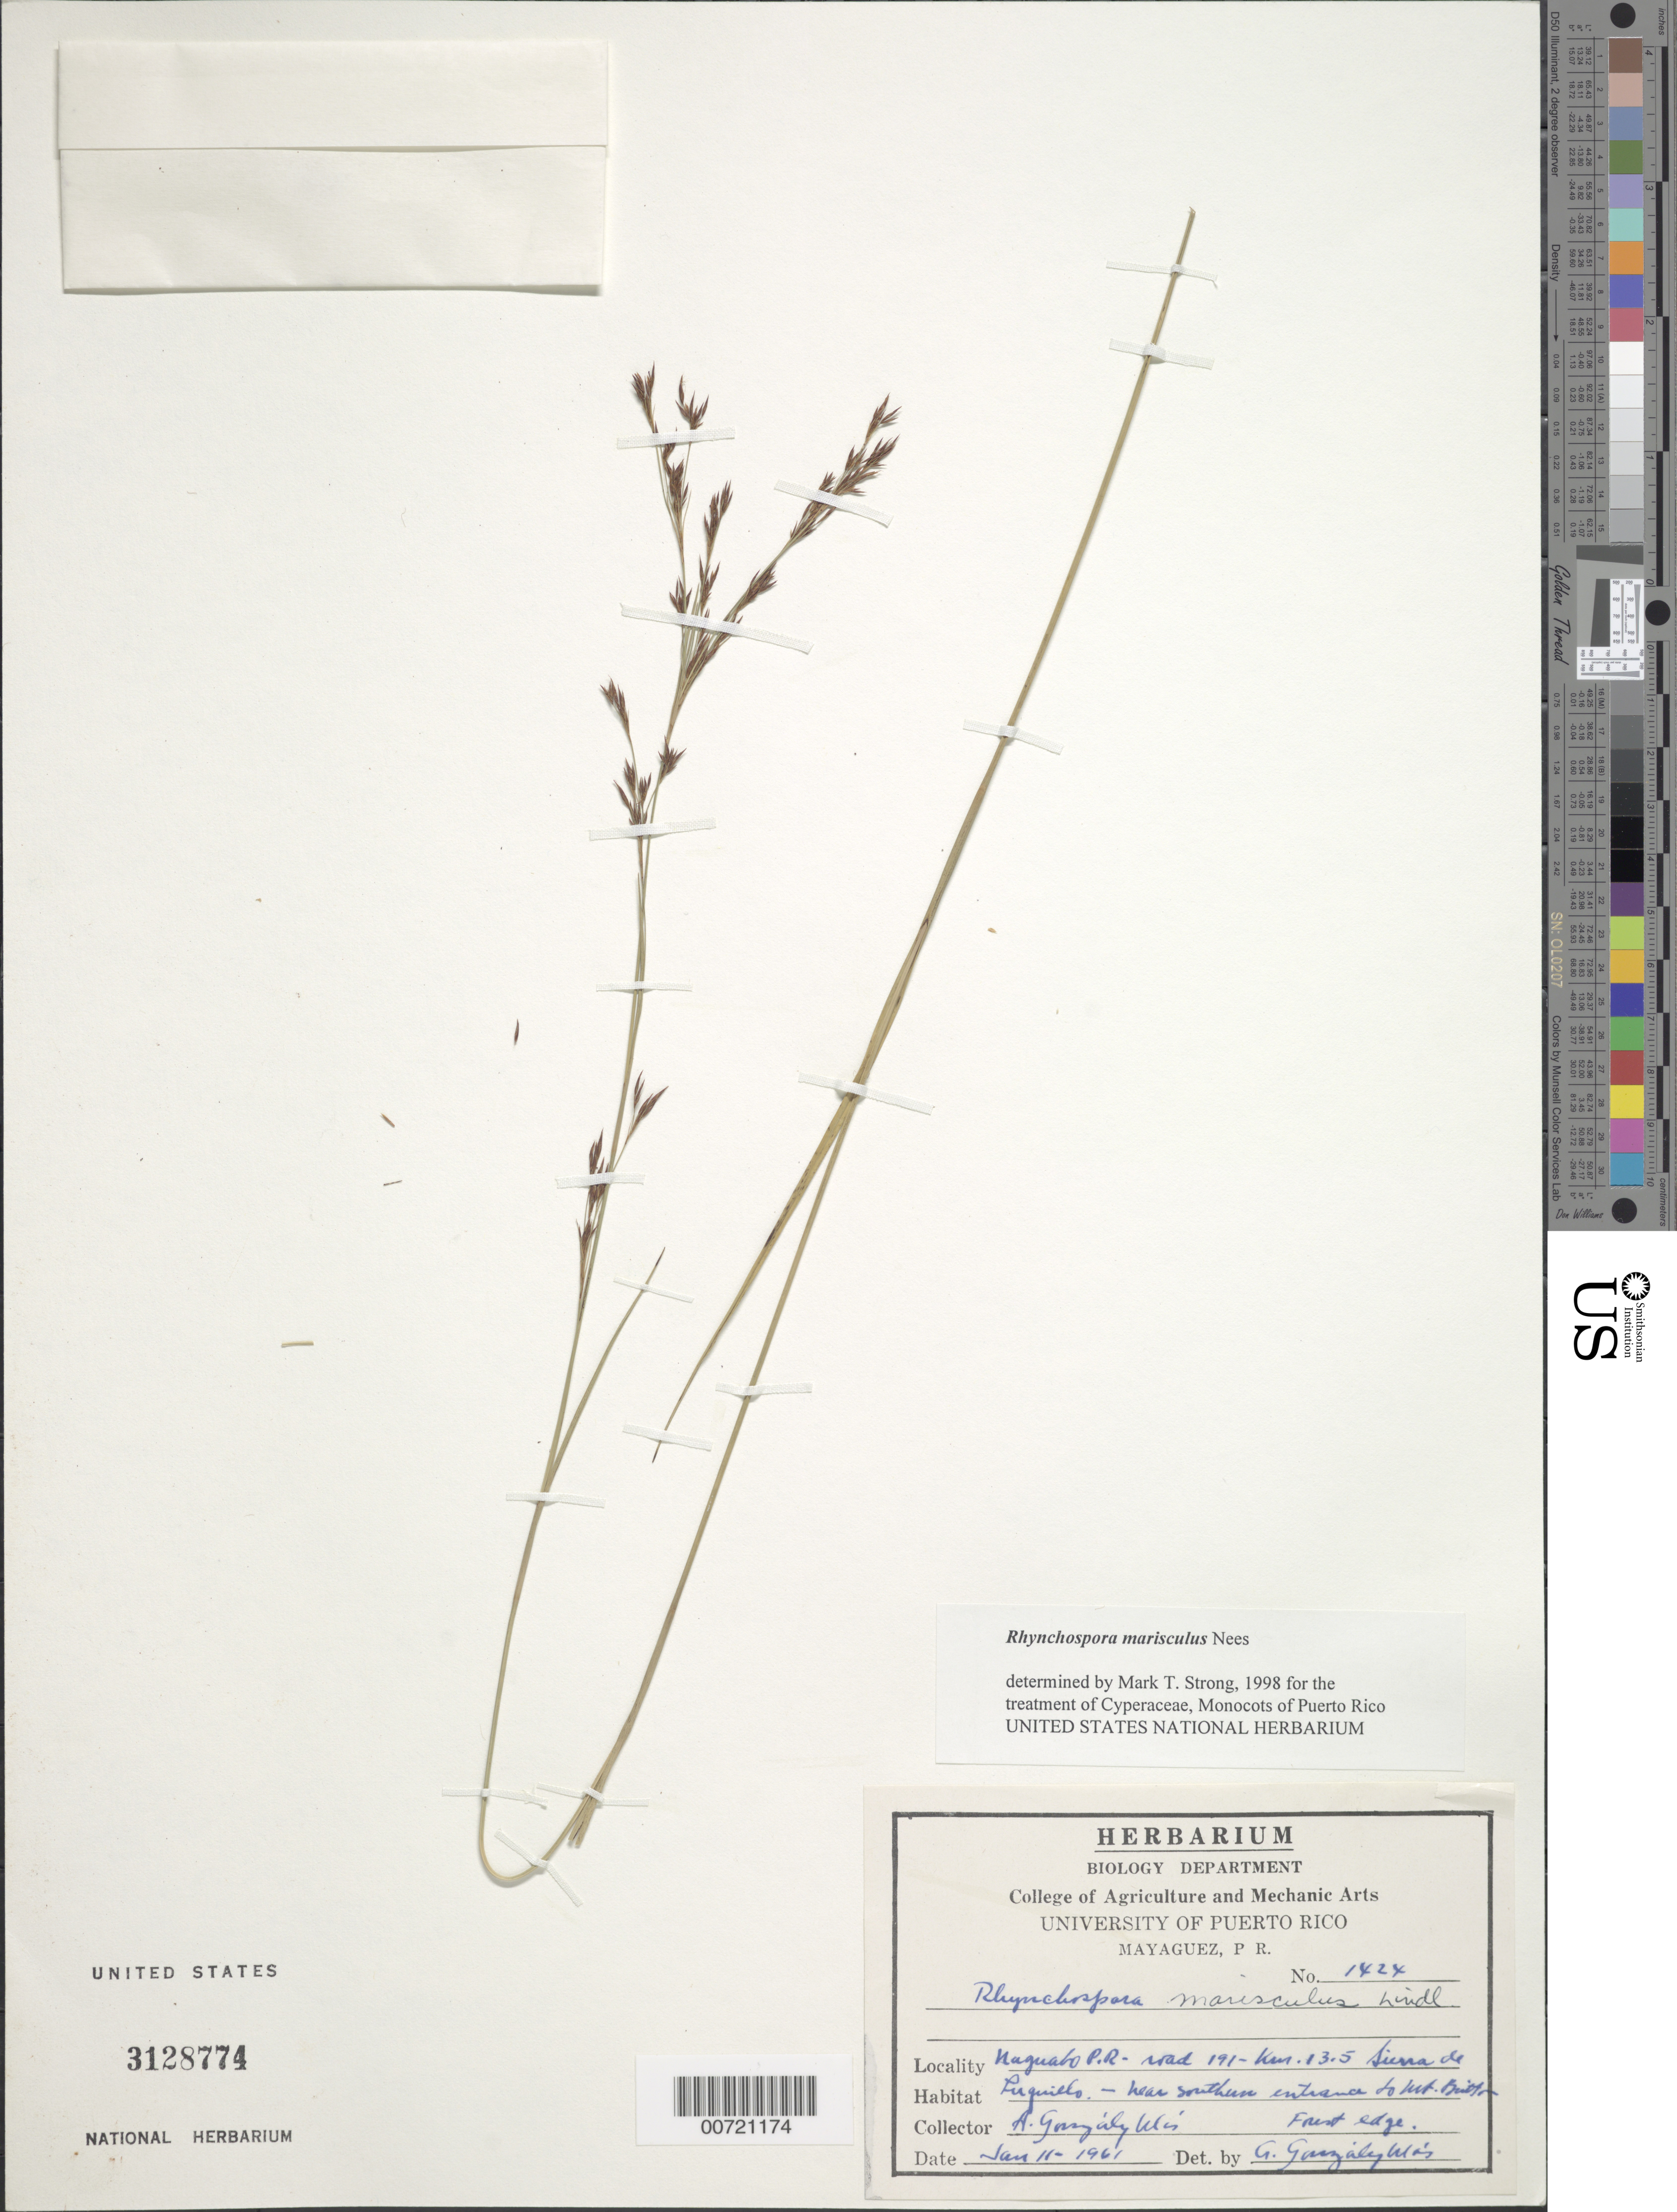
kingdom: Plantae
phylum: Tracheophyta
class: Liliopsida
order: Poales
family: Cyperaceae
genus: Rhynchospora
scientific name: Rhynchospora marisculus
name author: Lindl. & Nees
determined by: Strong, M. T., (US), Smithsonian Institution - National Museum of Natural History (UNITED STATES)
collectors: A. González Más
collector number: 1424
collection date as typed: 11 Jan 1961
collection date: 1961-01-11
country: Puerto Rico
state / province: Luquillo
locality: Naguabo: road 191, km 13.5, Sierra Luquillo, near S entrance to Mt. Britton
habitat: Forest edge.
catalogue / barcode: US 3128774